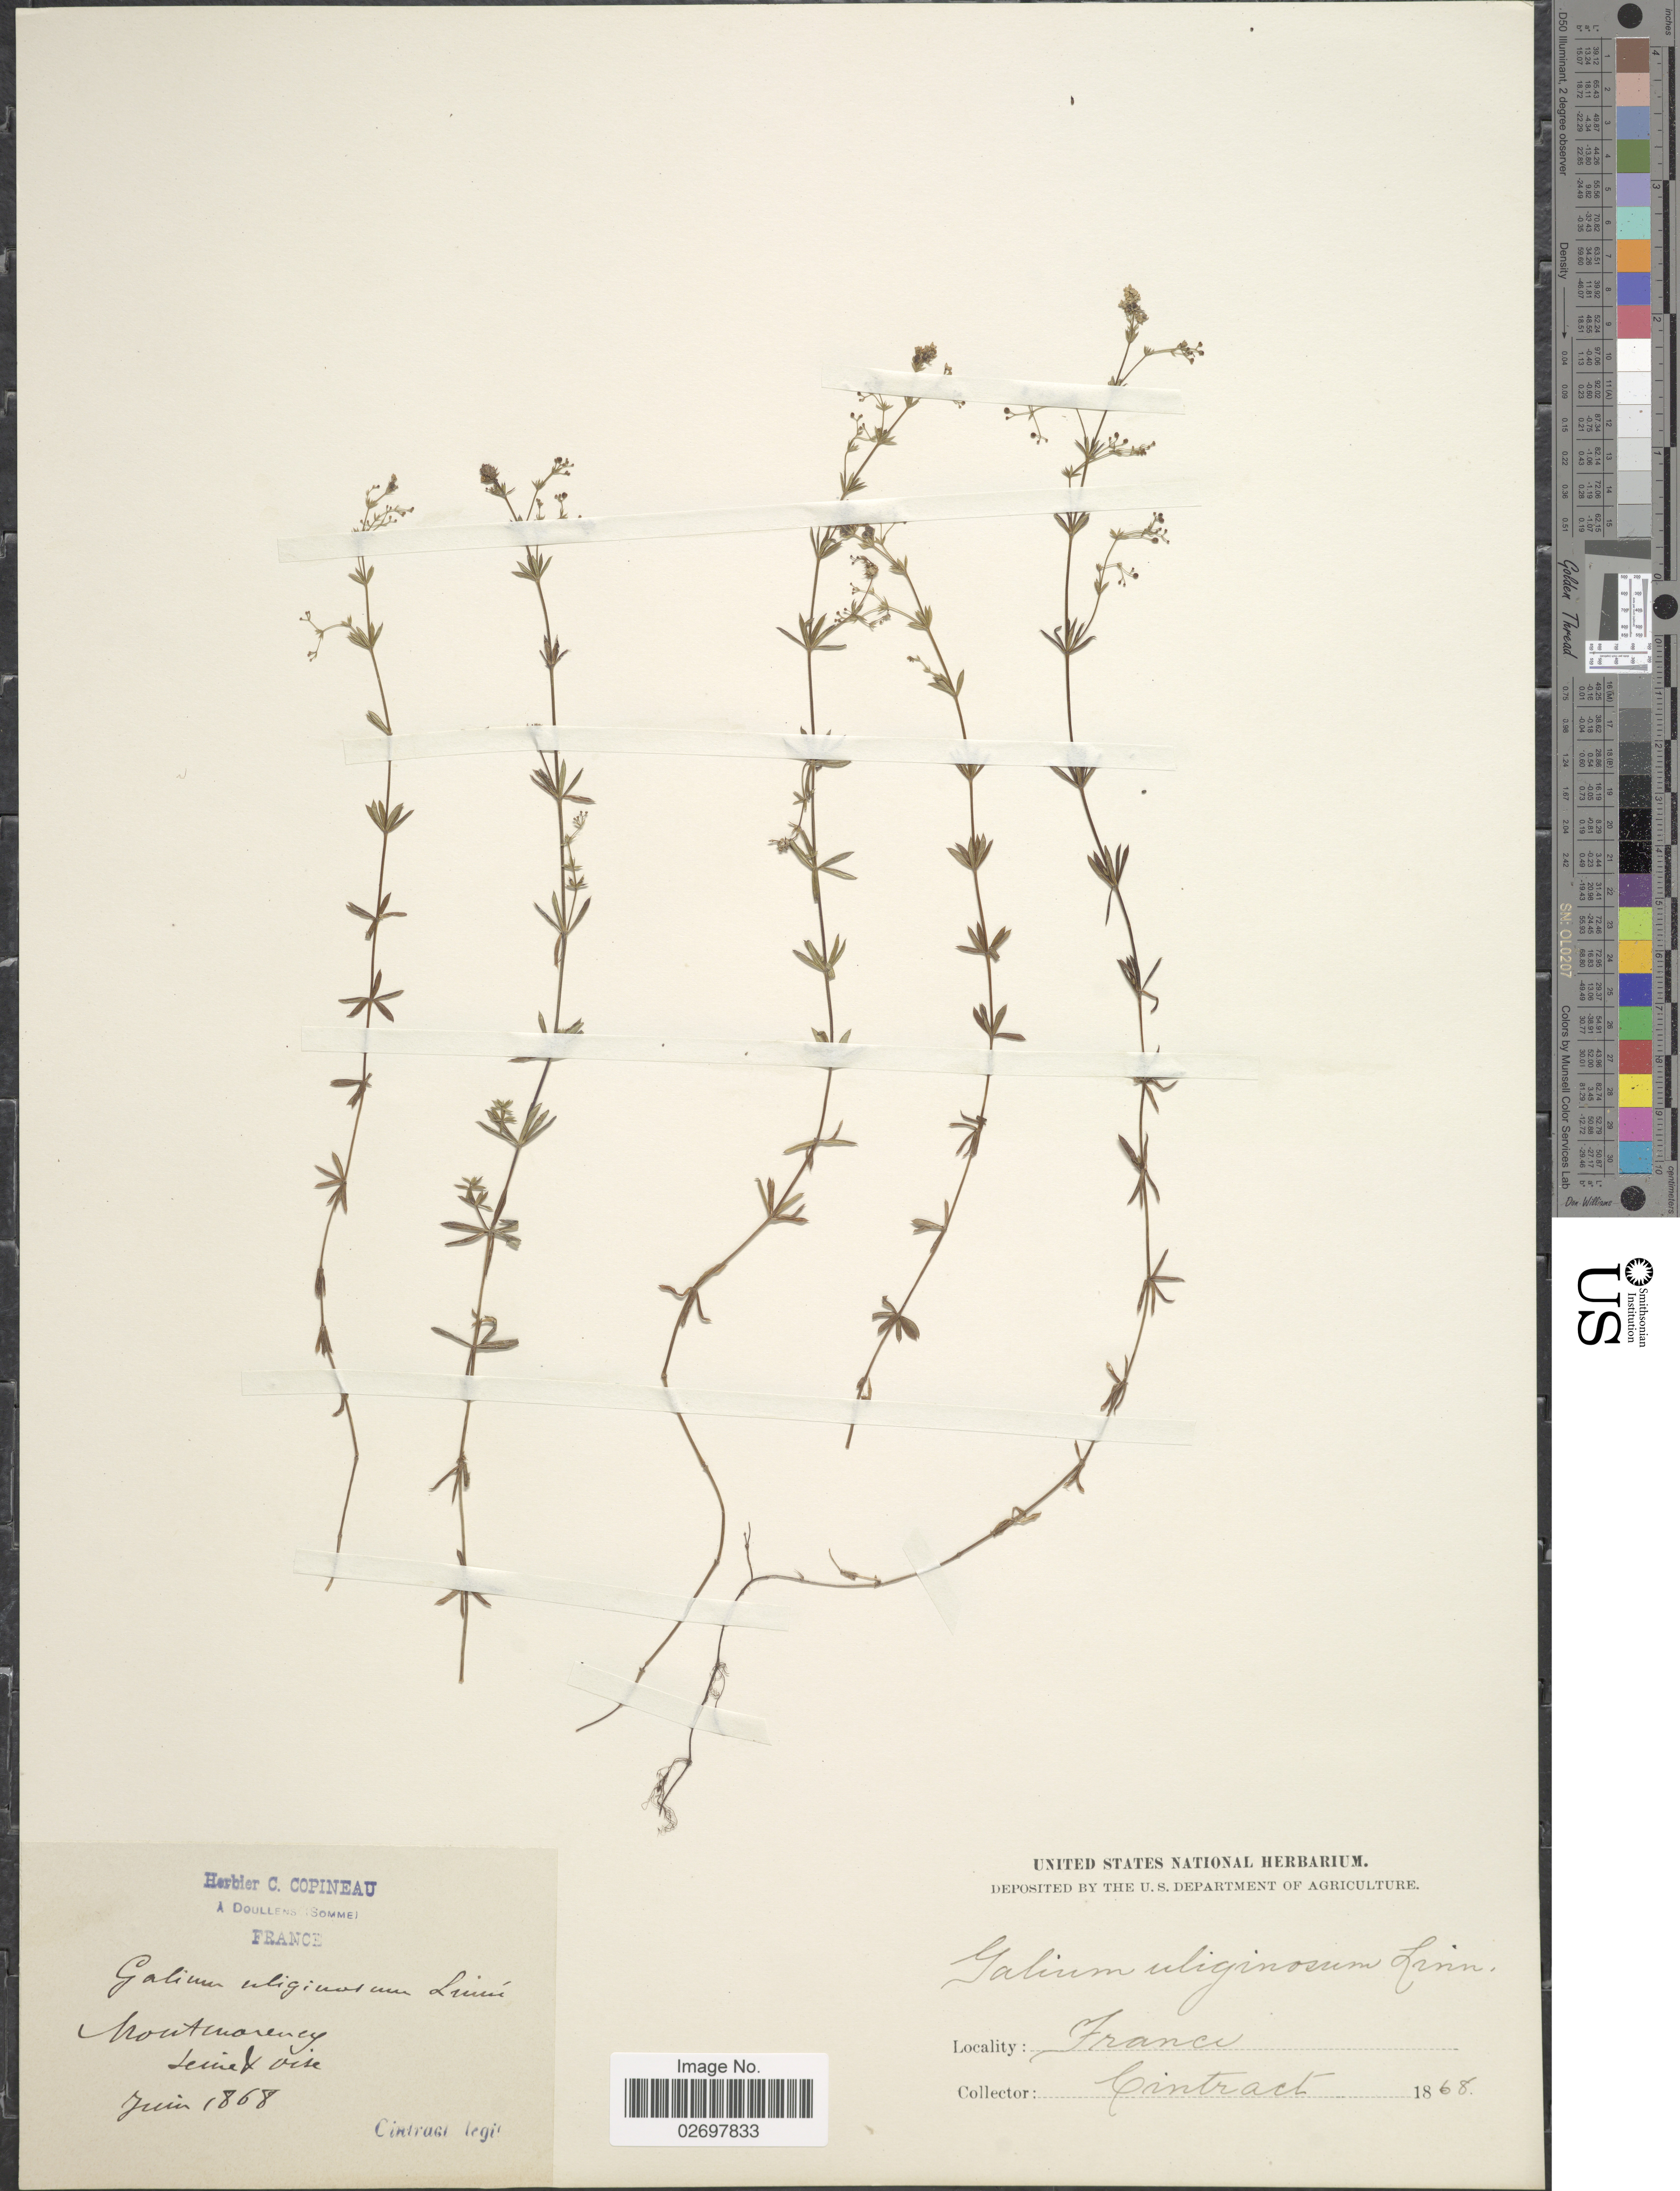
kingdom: Plantae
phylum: Tracheophyta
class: Magnoliopsida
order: Gentianales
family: Rubiaceae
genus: Galium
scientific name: Galium uliginosum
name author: L.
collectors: Cintract, --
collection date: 1868-06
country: France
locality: Montmorency